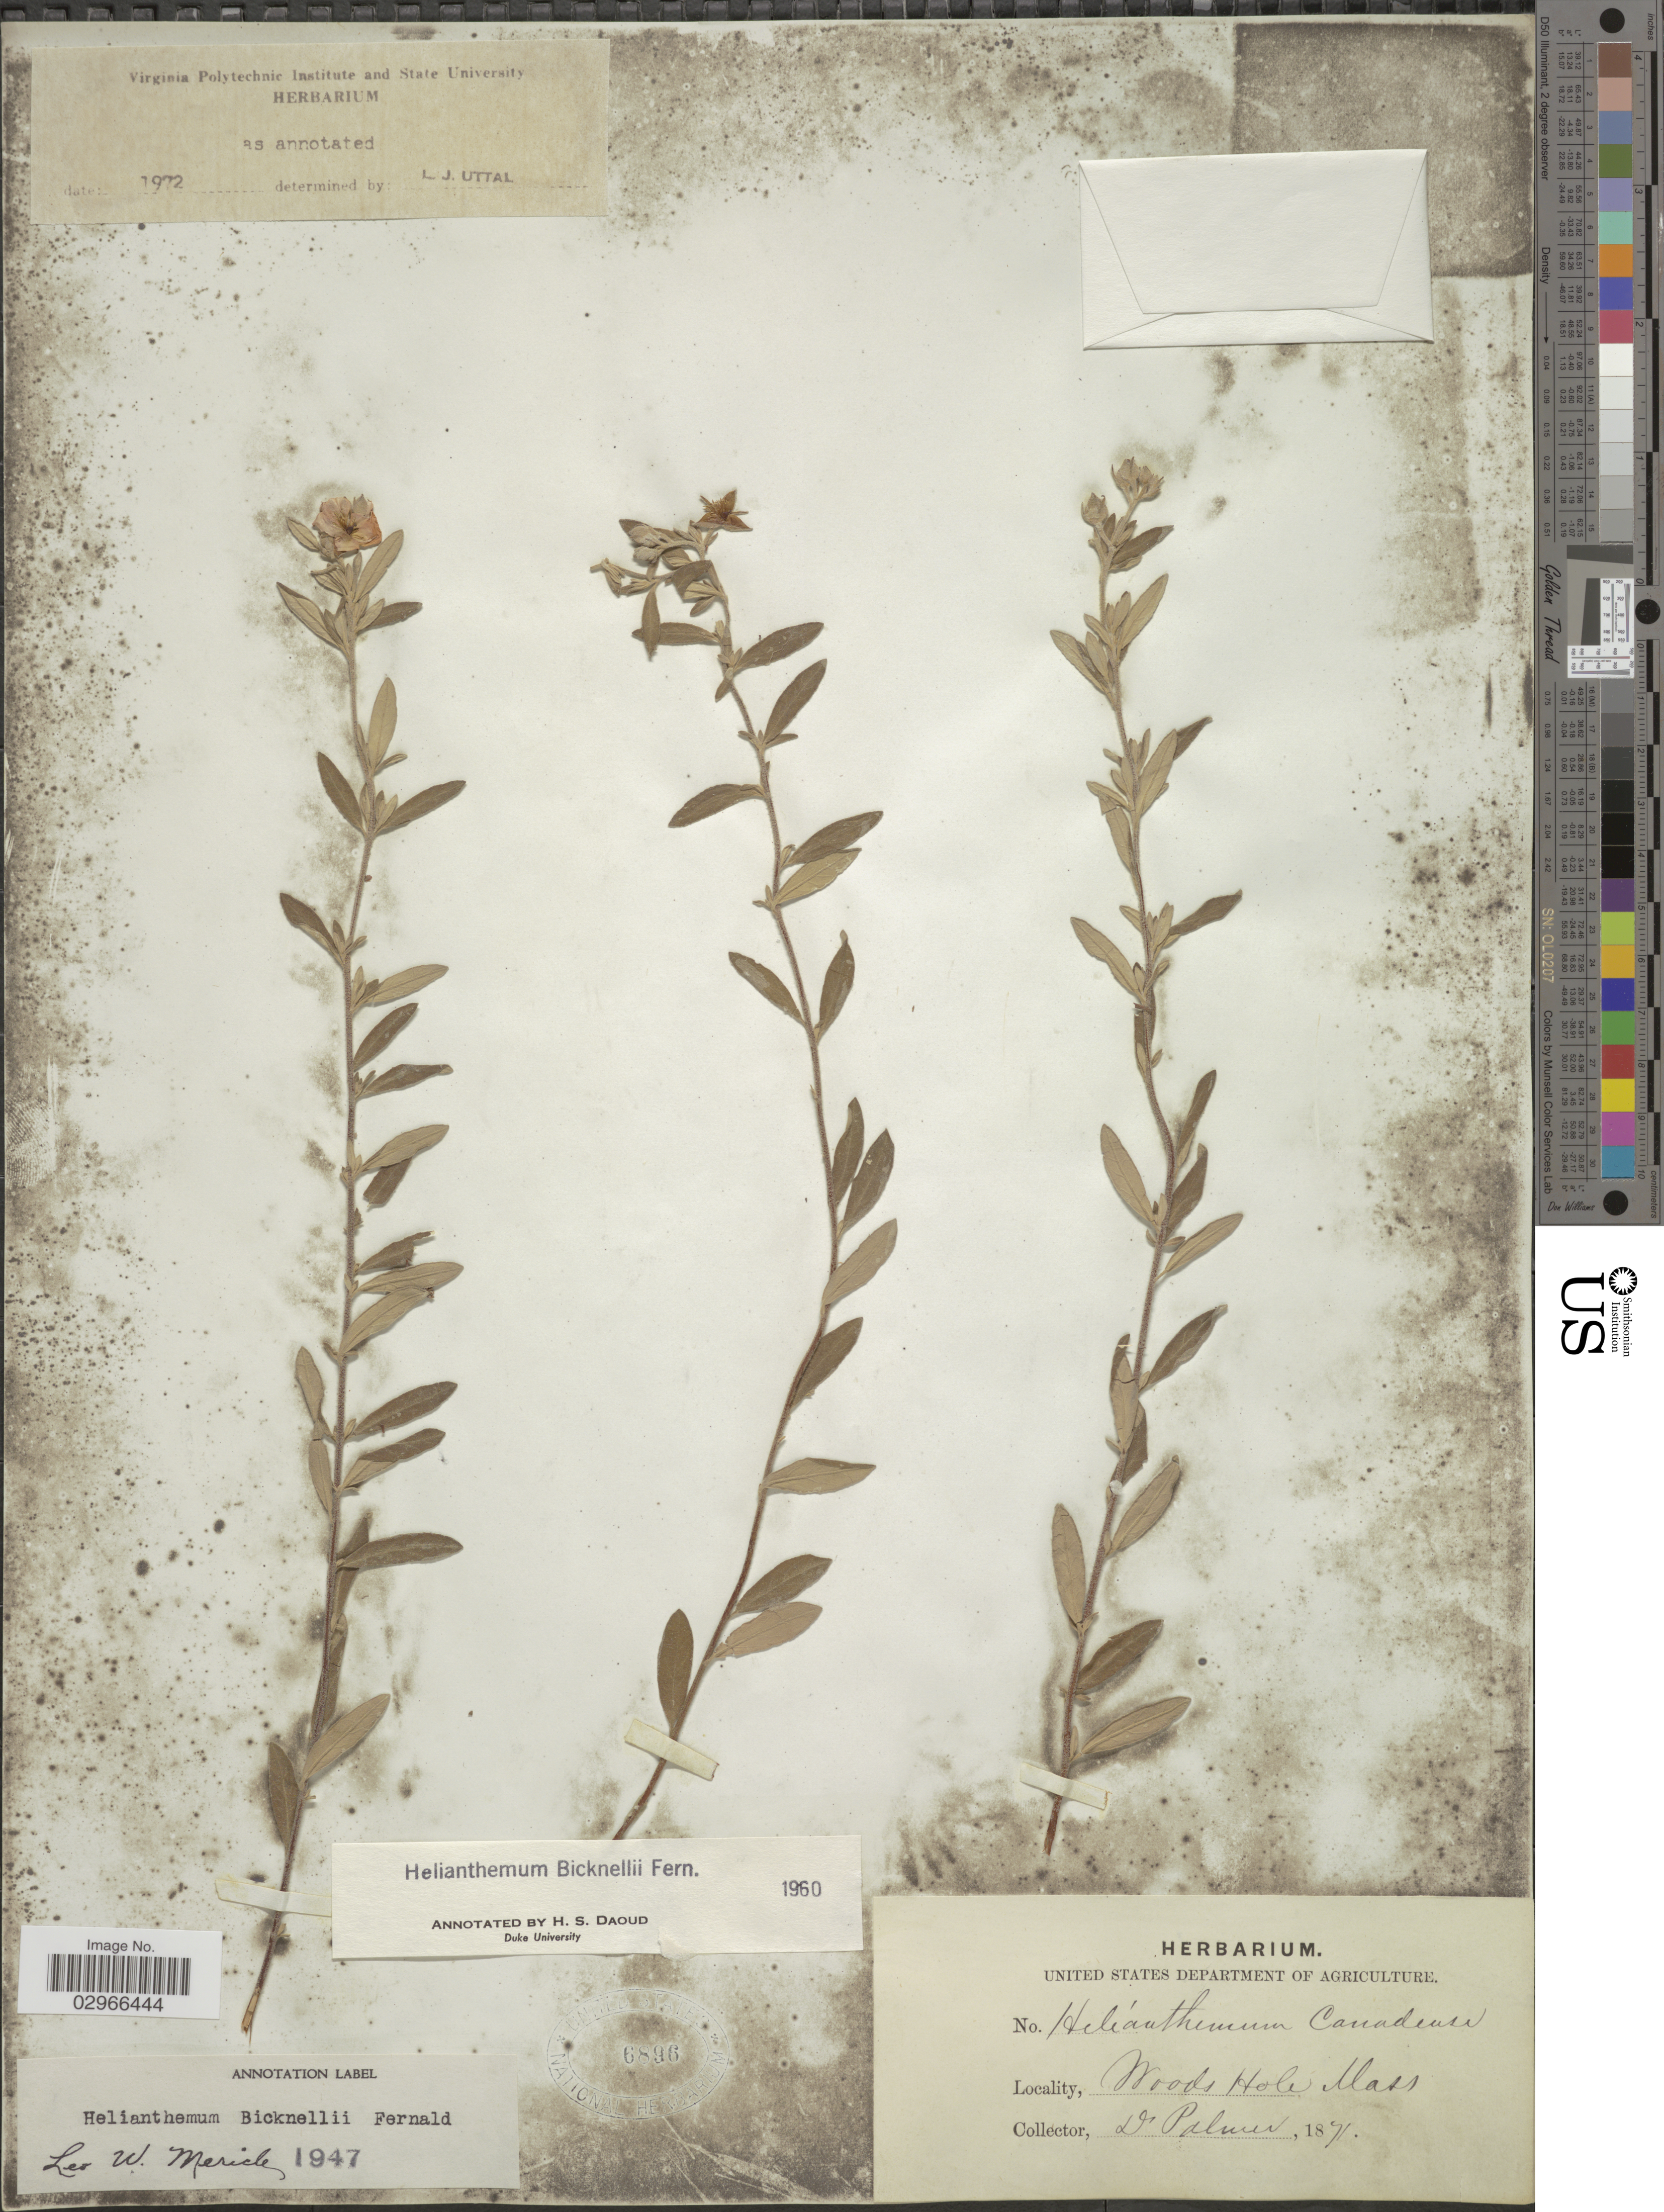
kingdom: Plantae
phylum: Tracheophyta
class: Magnoliopsida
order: Malvales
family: Cistaceae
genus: Helianthemum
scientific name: Helianthemum bicknellii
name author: Fernald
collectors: Palmer, --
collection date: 1871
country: United States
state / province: Massachusetts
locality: Woods Hole, Mass.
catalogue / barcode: US 6896